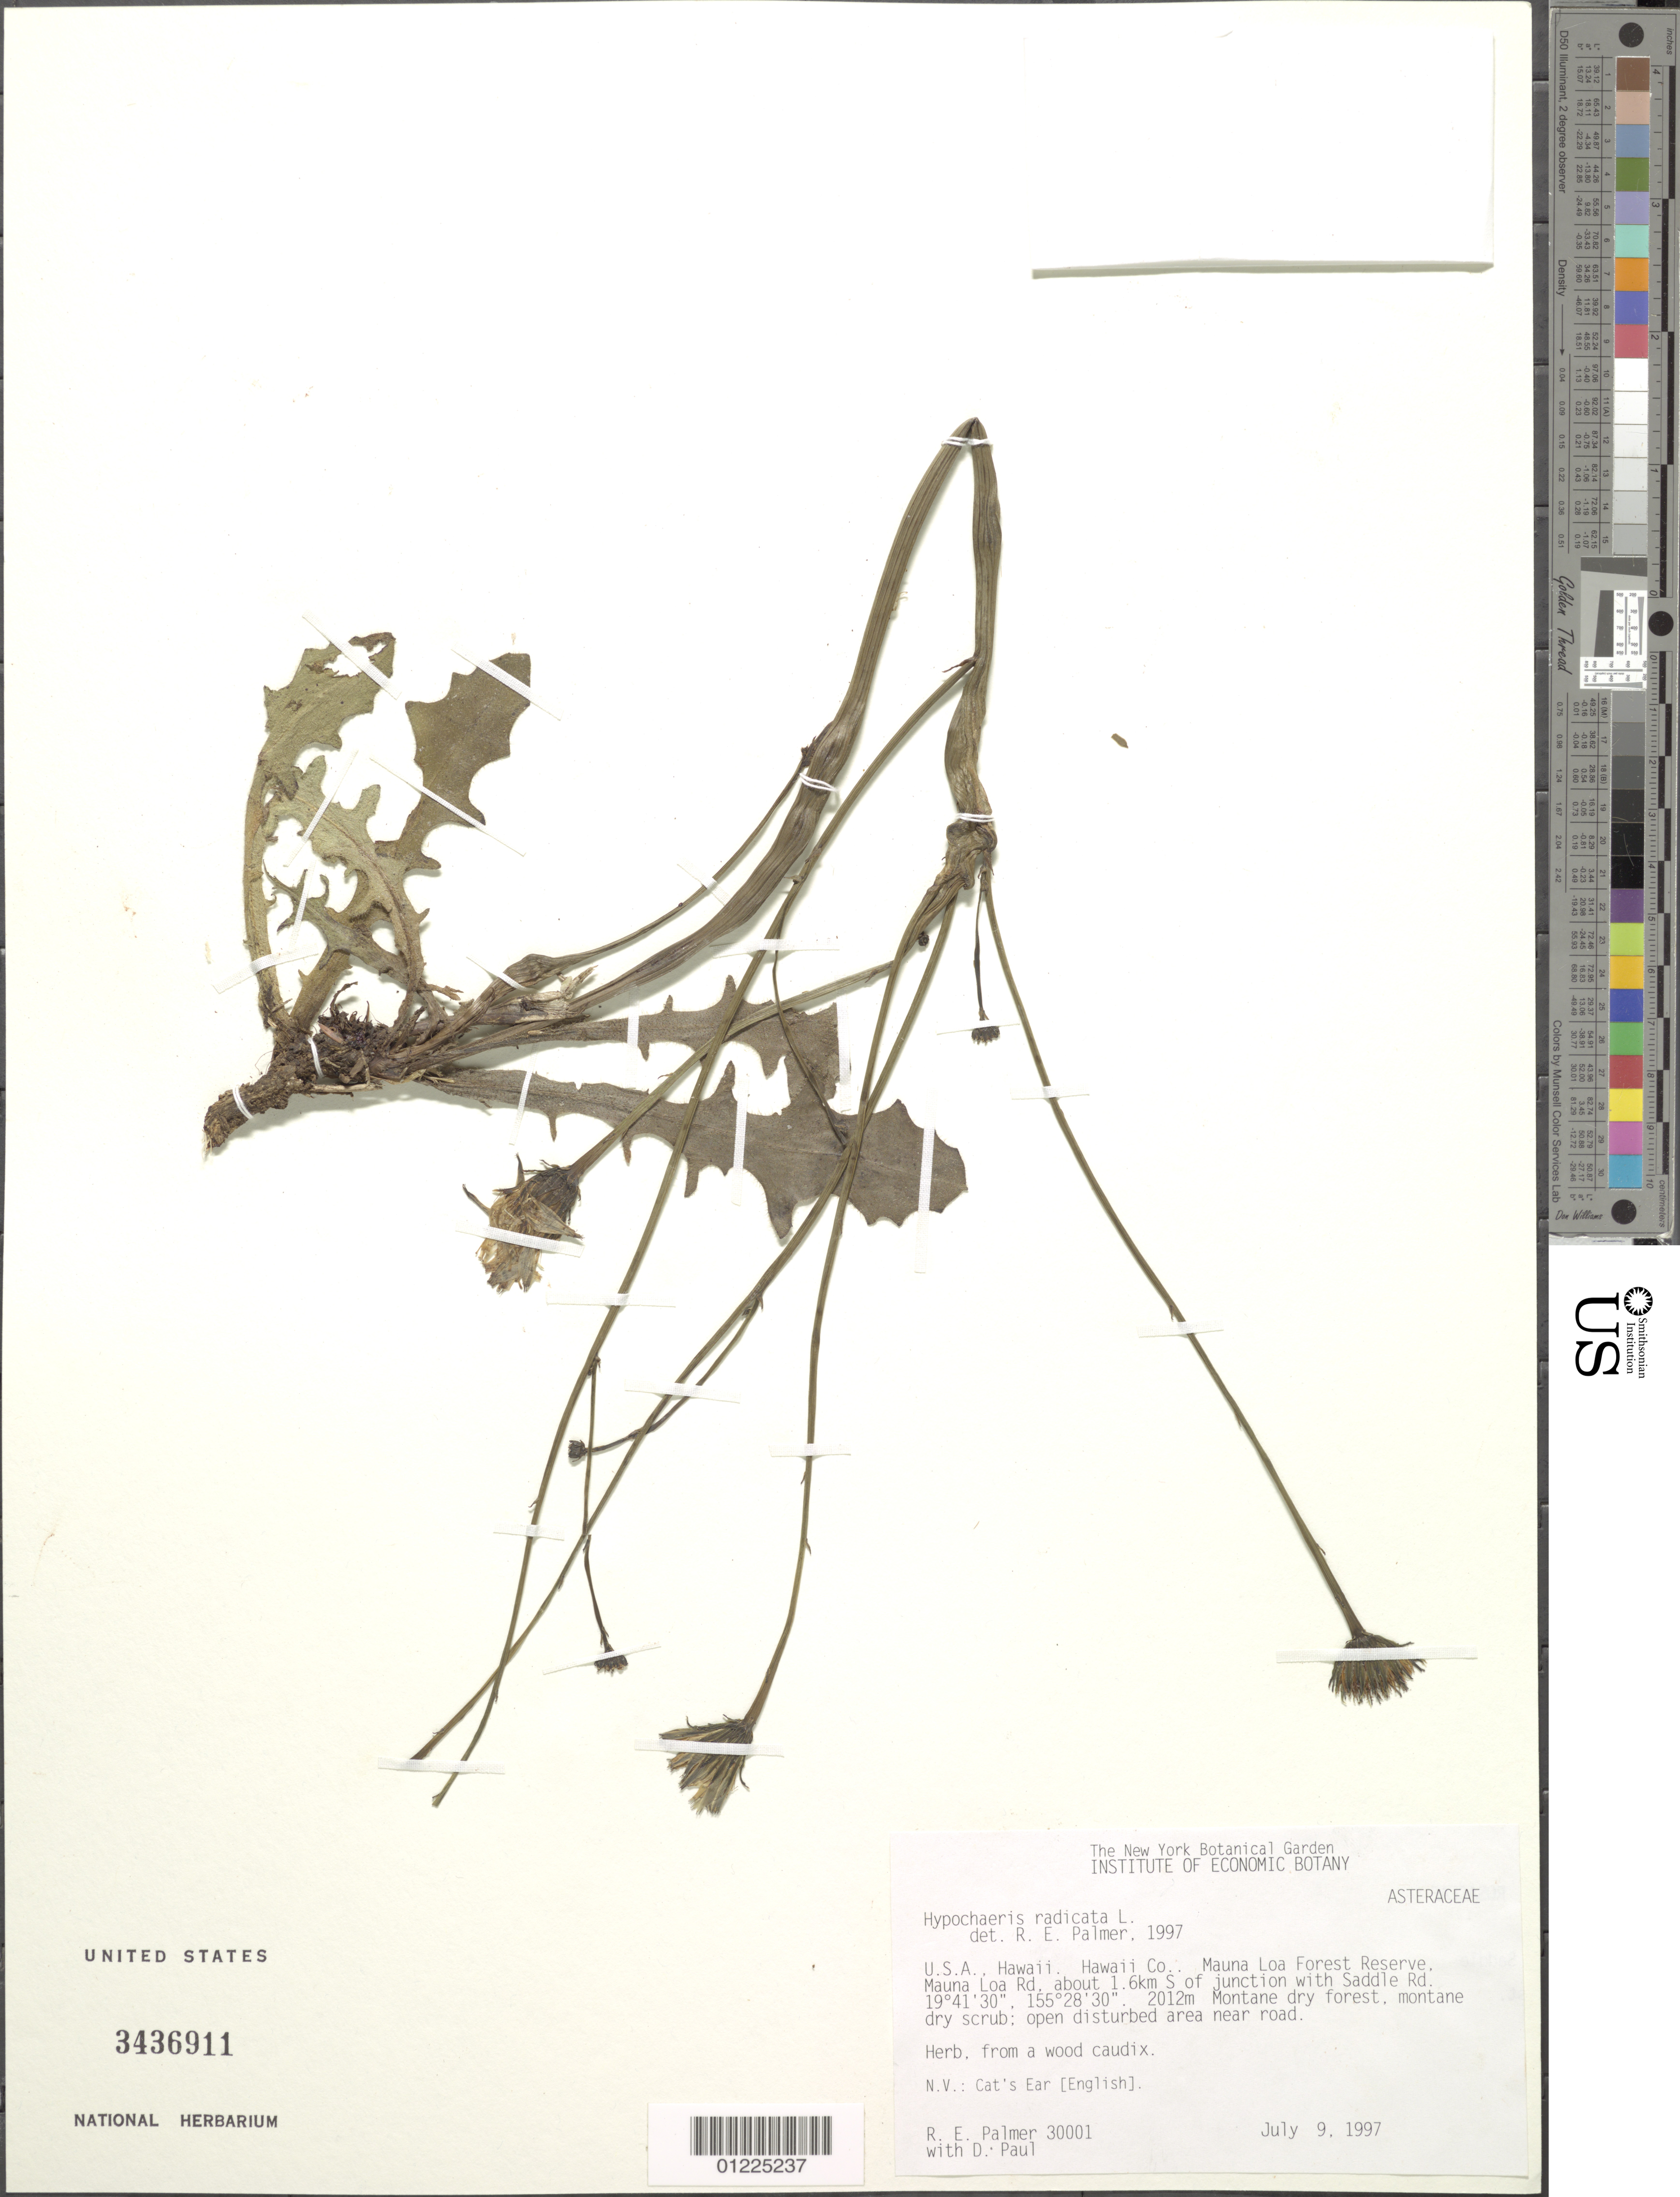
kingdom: Plantae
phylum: Tracheophyta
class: Magnoliopsida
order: Asterales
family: Asteraceae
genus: Hypochaeris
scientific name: Hypochaeris radicata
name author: L.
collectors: R. Palmer & D. Paul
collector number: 30001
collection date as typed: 9 Jul 1997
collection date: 1997-07-09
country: United States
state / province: Hawaii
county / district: Hawaii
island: Hawaii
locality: Mauna Loa Forest Reserve, Mauna Loa Rd about 1.6km S of junction with Saddle Rd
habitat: Montane dry forest.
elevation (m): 2012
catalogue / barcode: US 3436911